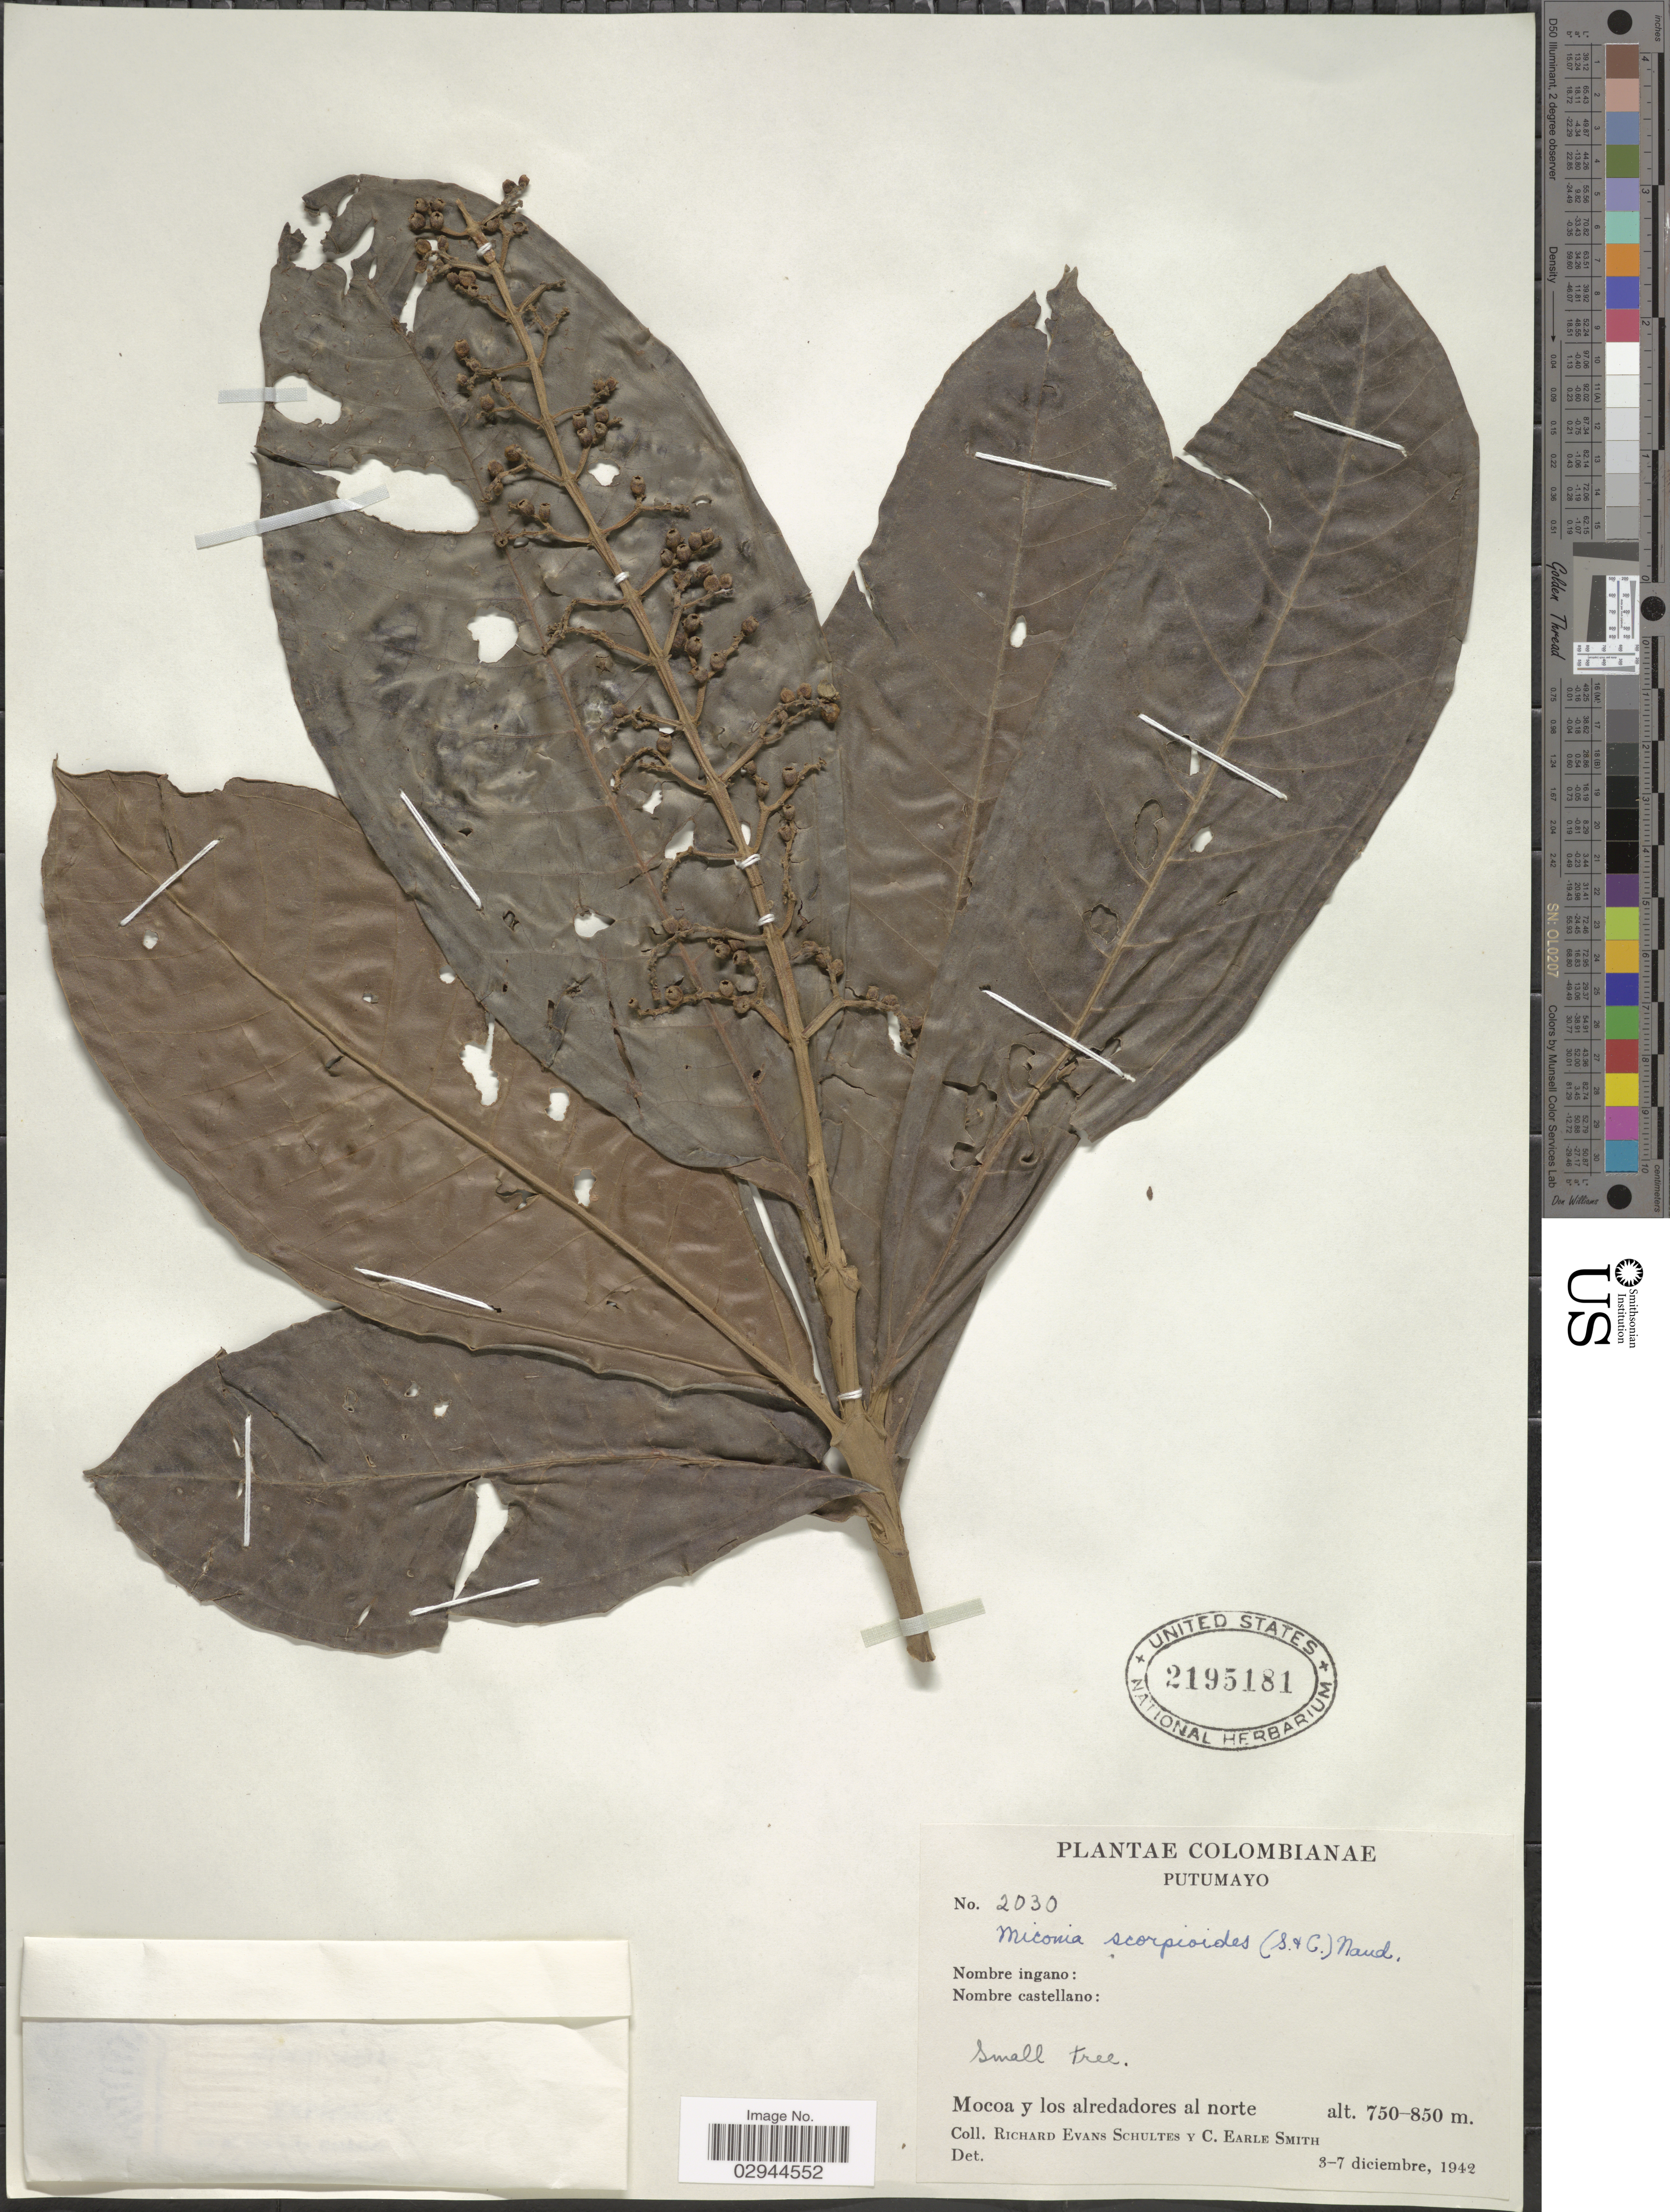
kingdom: Plantae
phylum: Tracheophyta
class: Magnoliopsida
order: Myrtales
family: Melastomataceae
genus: Miconia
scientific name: Miconia trinervia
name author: (Sw.) D. Don ex Loudon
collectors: R. E. Schultes & C. E. Smith Jr.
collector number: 2030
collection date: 1942-12-03/1942-12-07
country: Colombia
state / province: Putumayo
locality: Mocoa y los alredadores al norte.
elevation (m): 750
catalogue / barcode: US 2195181